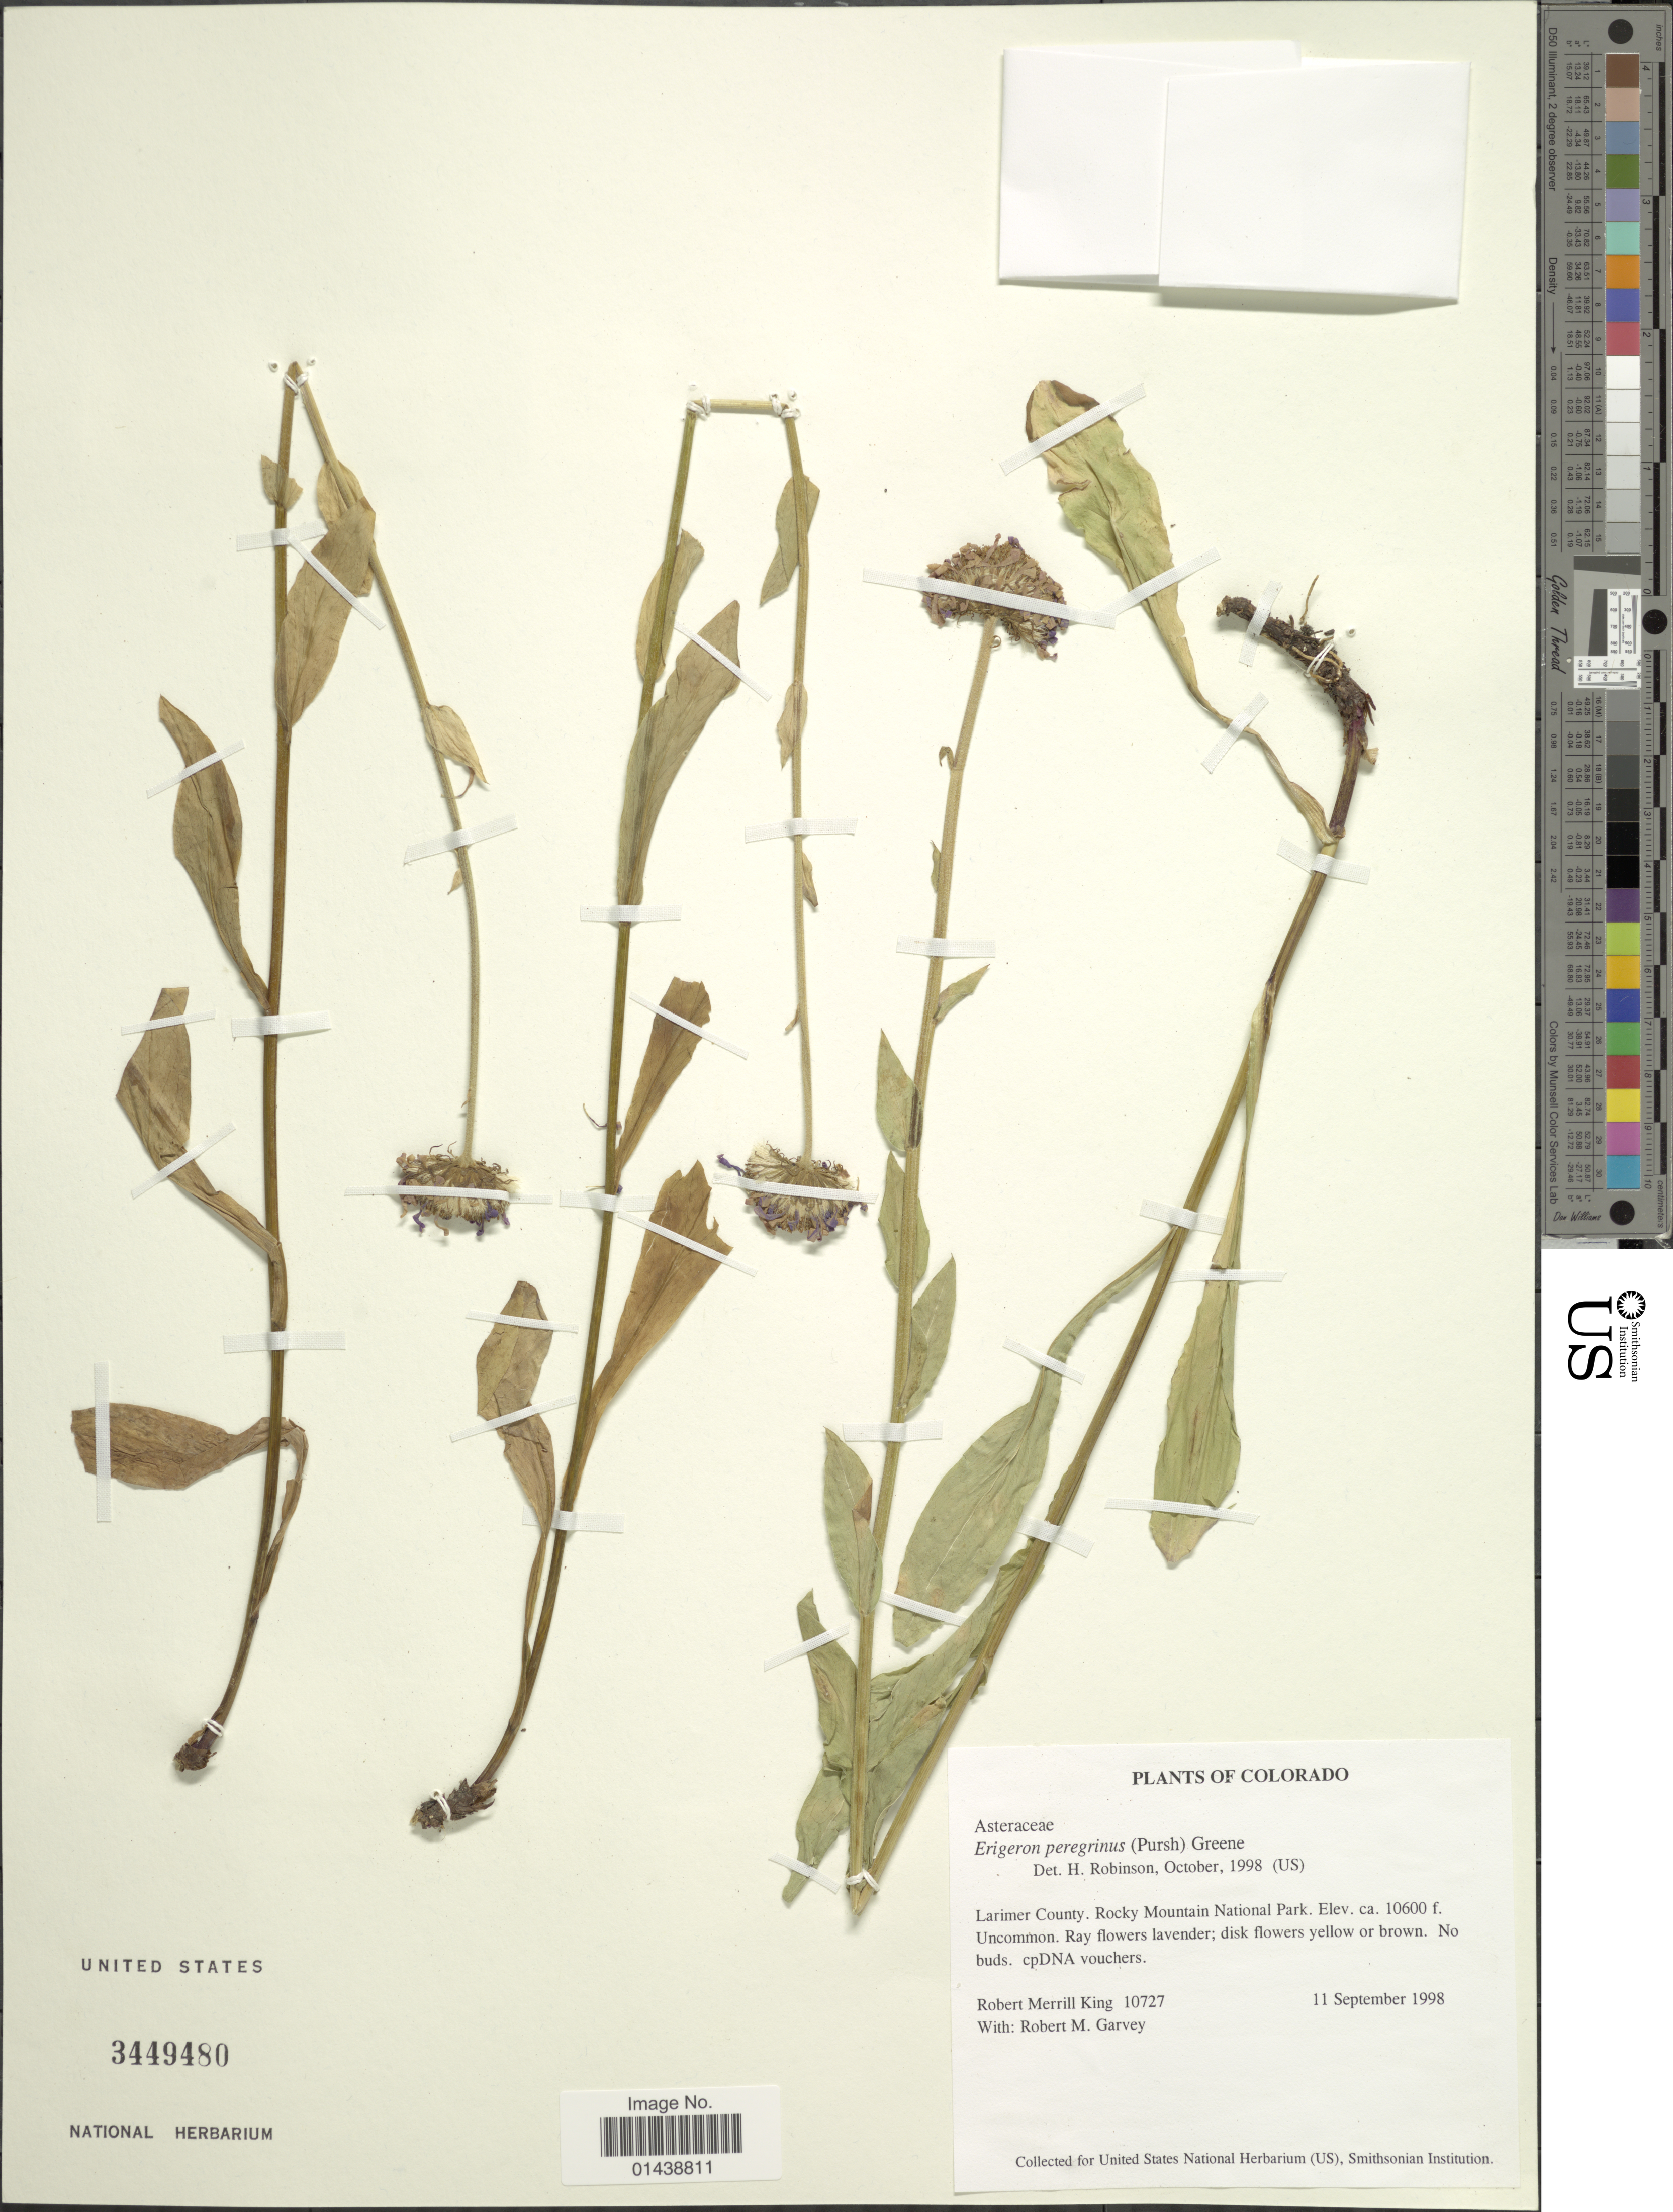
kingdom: Plantae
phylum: Tracheophyta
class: Magnoliopsida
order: Asterales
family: Asteraceae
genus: Erigeron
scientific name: Erigeron peregrinus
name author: (Banks ex Pursh) Greene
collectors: R. M. King & R. Garvey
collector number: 10727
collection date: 1998-09-11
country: United States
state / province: Colorado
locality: Larimer County. Rocky Mountain National Park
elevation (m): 3231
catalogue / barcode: US 3449480